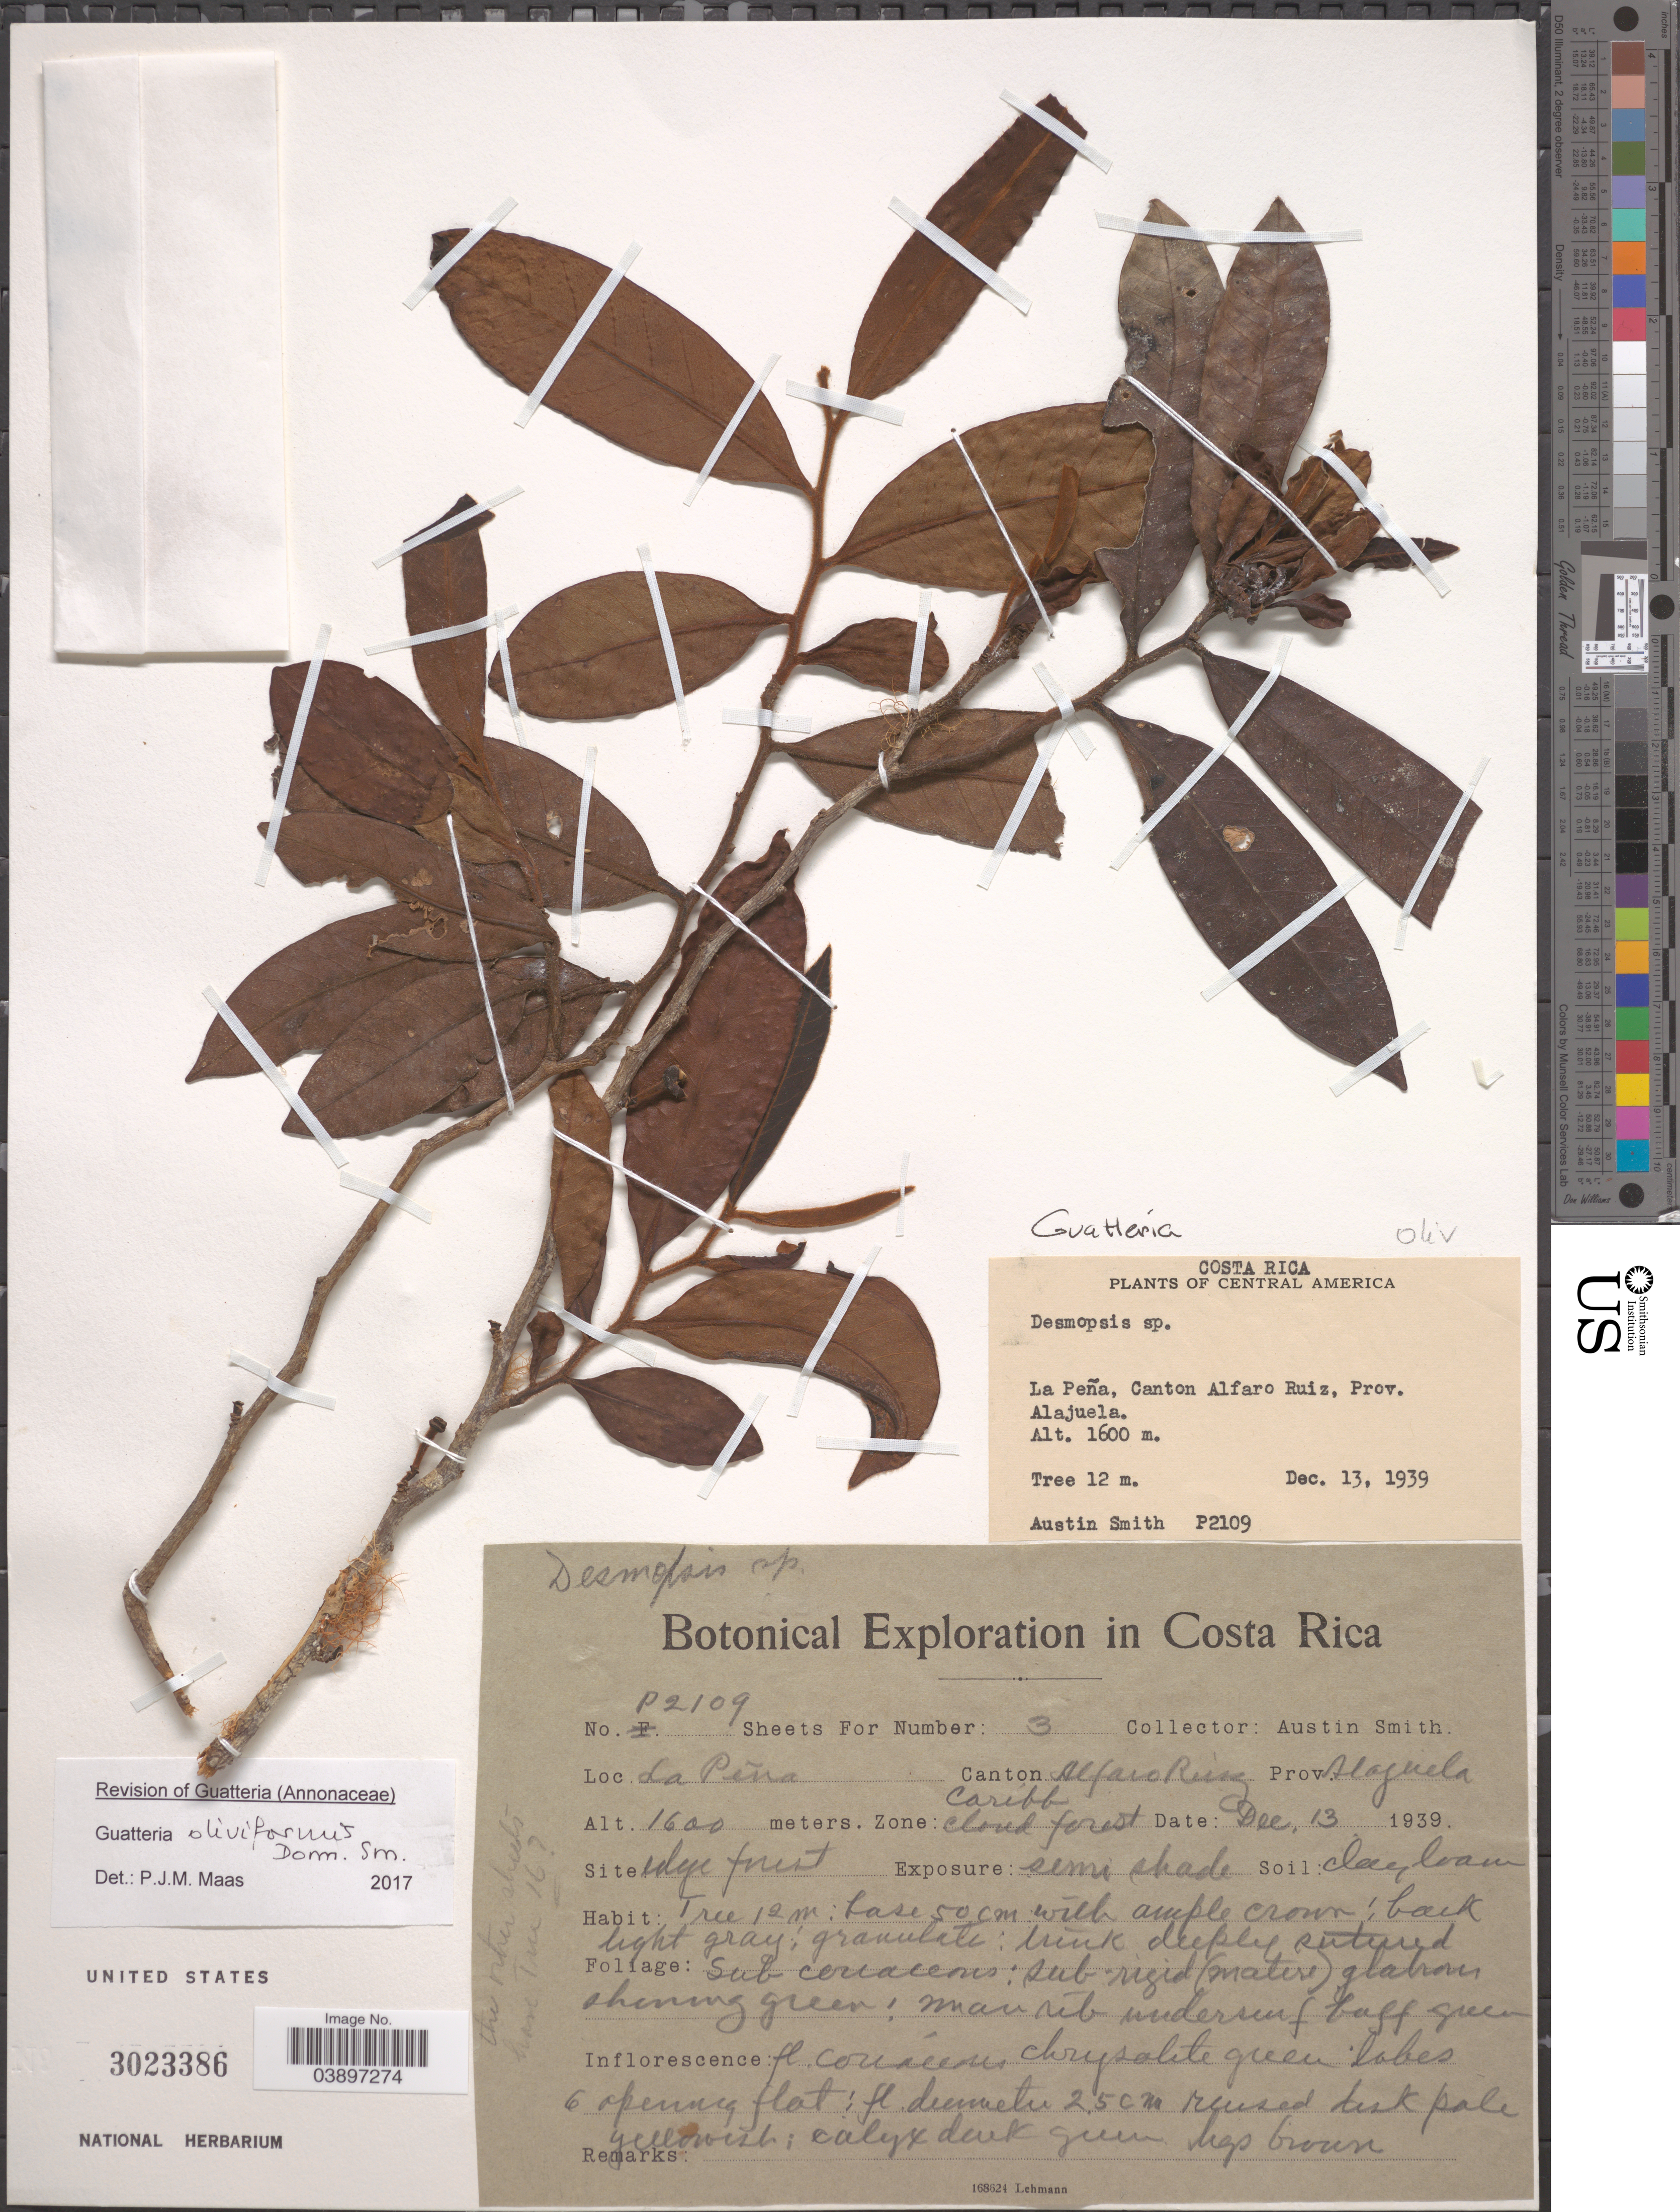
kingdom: Plantae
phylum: Tracheophyta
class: Magnoliopsida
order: Magnoliales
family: Annonaceae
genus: Guatteria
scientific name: Guatteria oliviformis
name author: Donn. Sm.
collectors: Aust P. Smith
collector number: P2109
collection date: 1939-12-13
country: Costa Rica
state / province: Alajuela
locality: Central America. La Peña, Canton Alfredo Ruiz. Zone: Caribb cloud forest.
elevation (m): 1600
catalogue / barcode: US 3023386